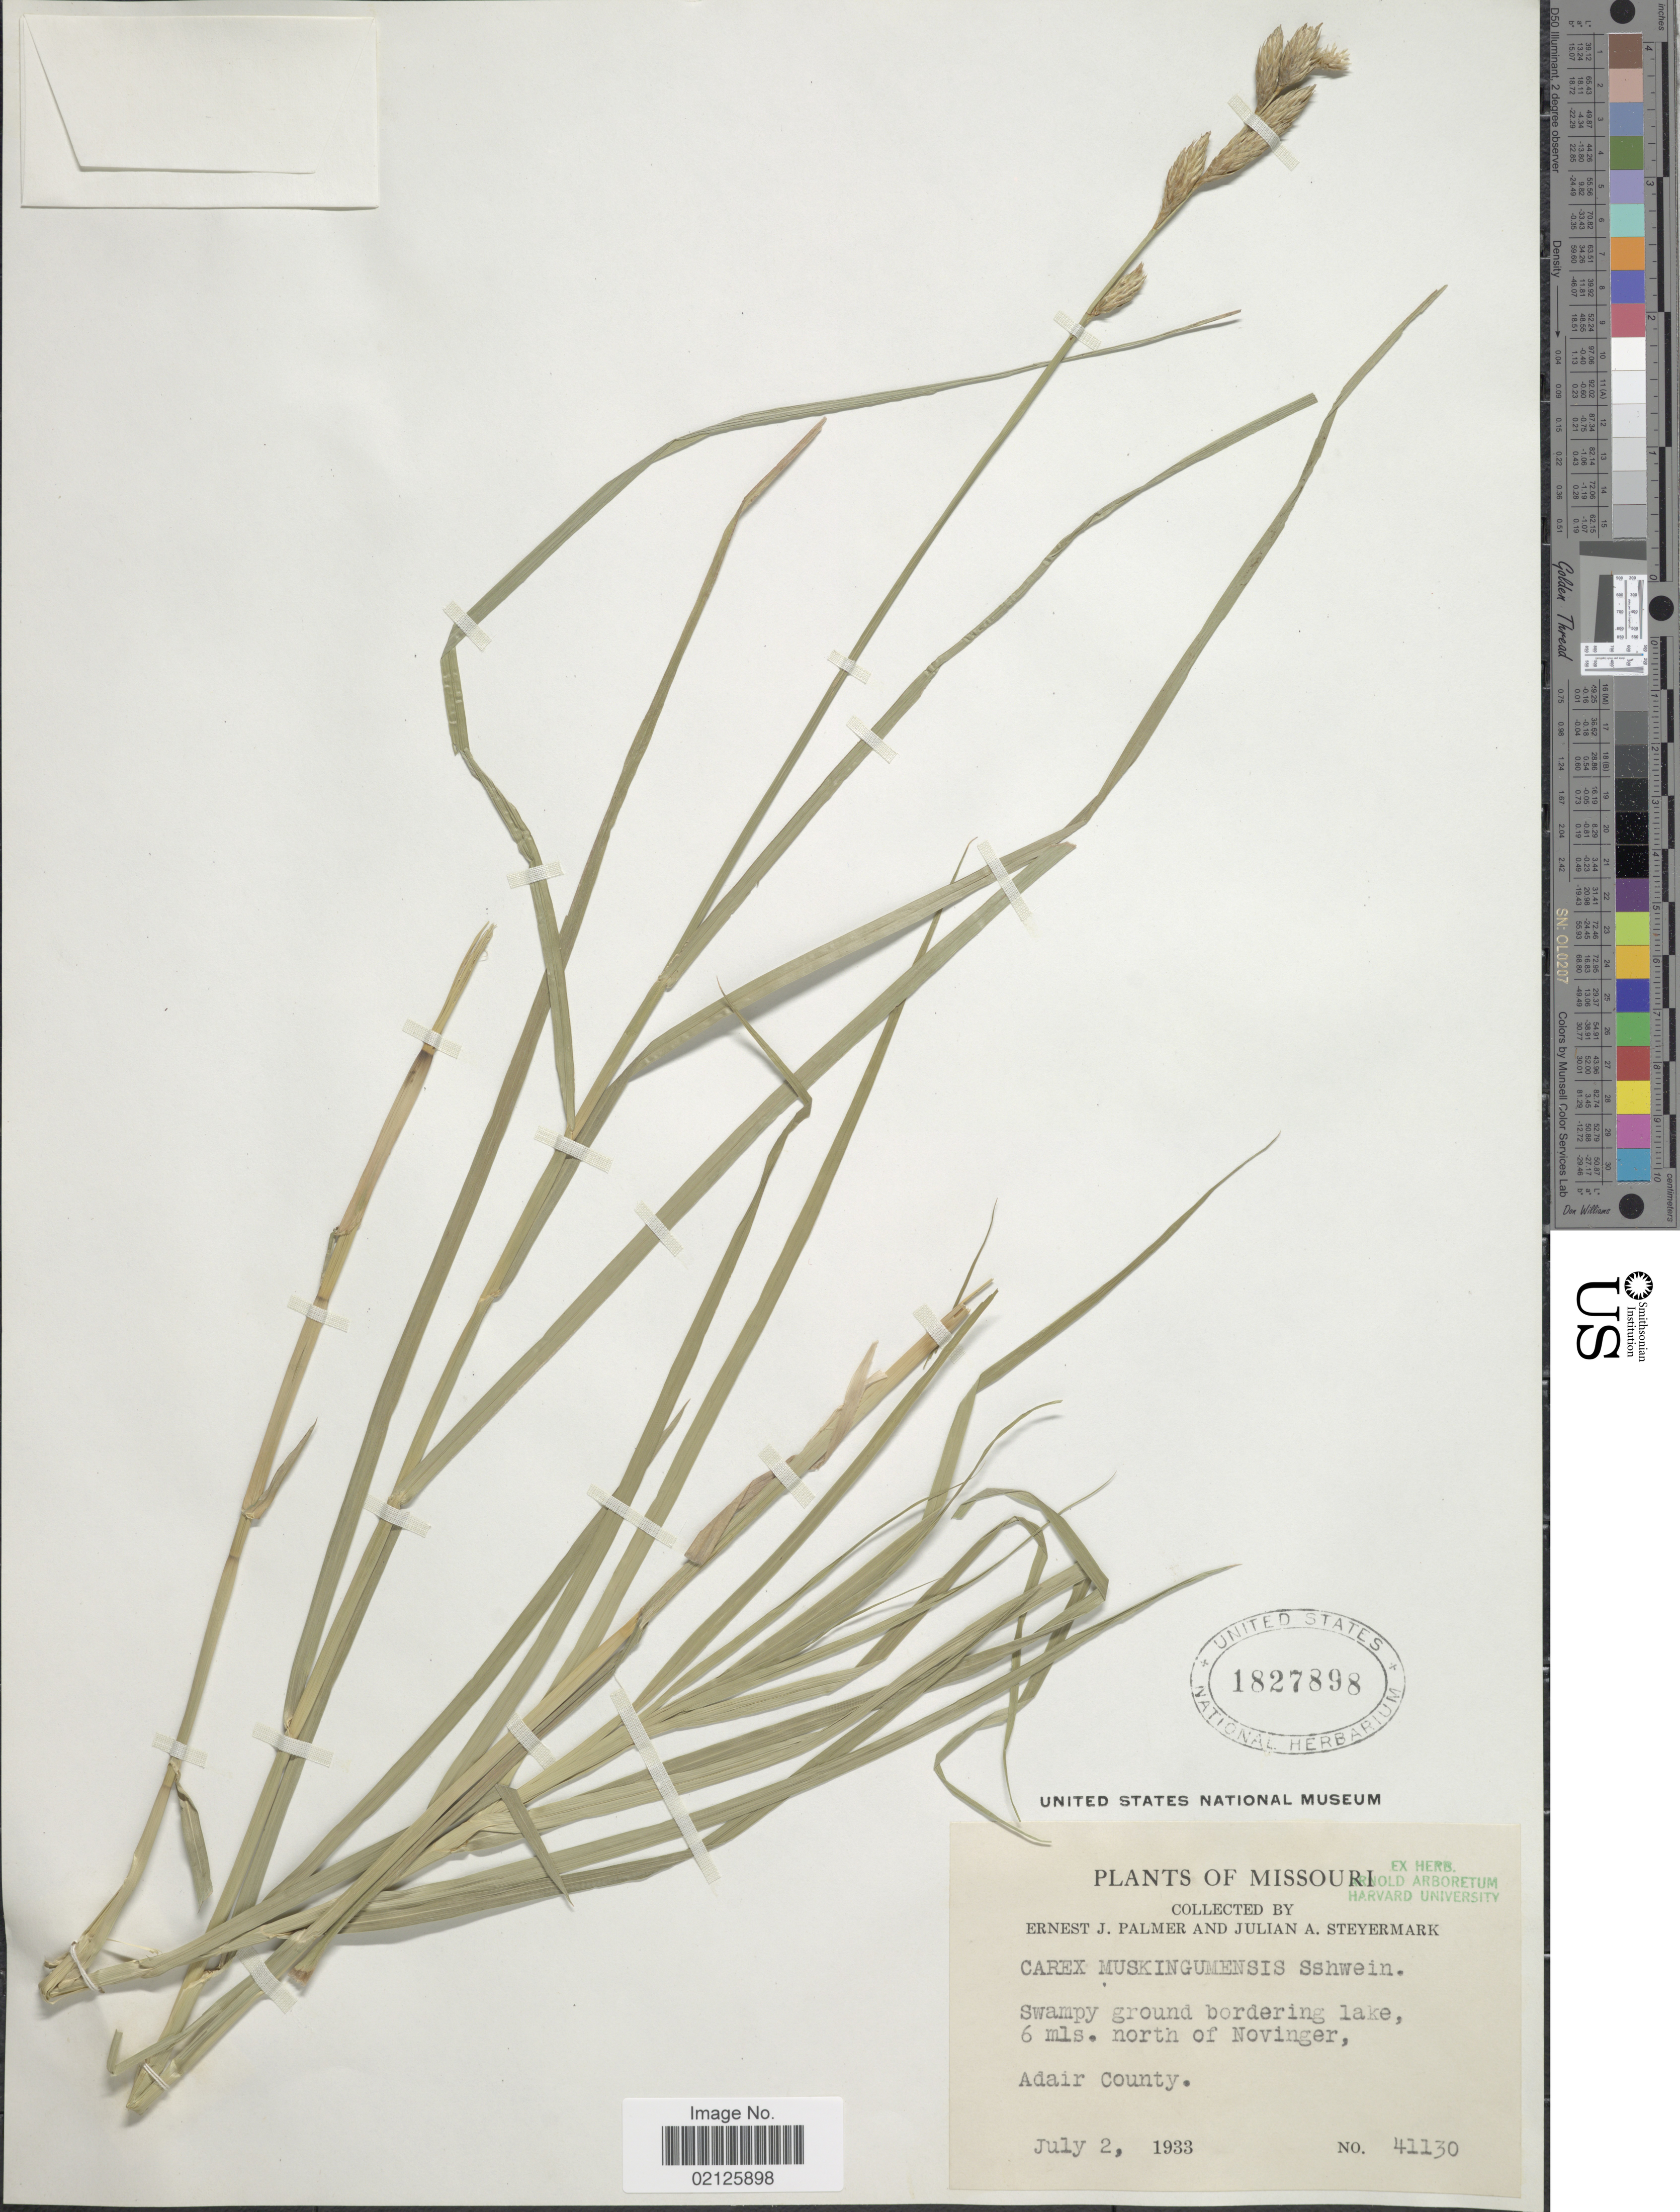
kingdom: Plantae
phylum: Tracheophyta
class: Liliopsida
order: Poales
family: Cyperaceae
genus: Carex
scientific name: Carex muskingumensis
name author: Schwein.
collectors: E. J. Palmer & J. Steyermark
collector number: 41130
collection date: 1933-07-02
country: United States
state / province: Missouri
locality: Swampy ground bordering lake, 6 mls. north of Novinger, Adair County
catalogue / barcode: US 1827898